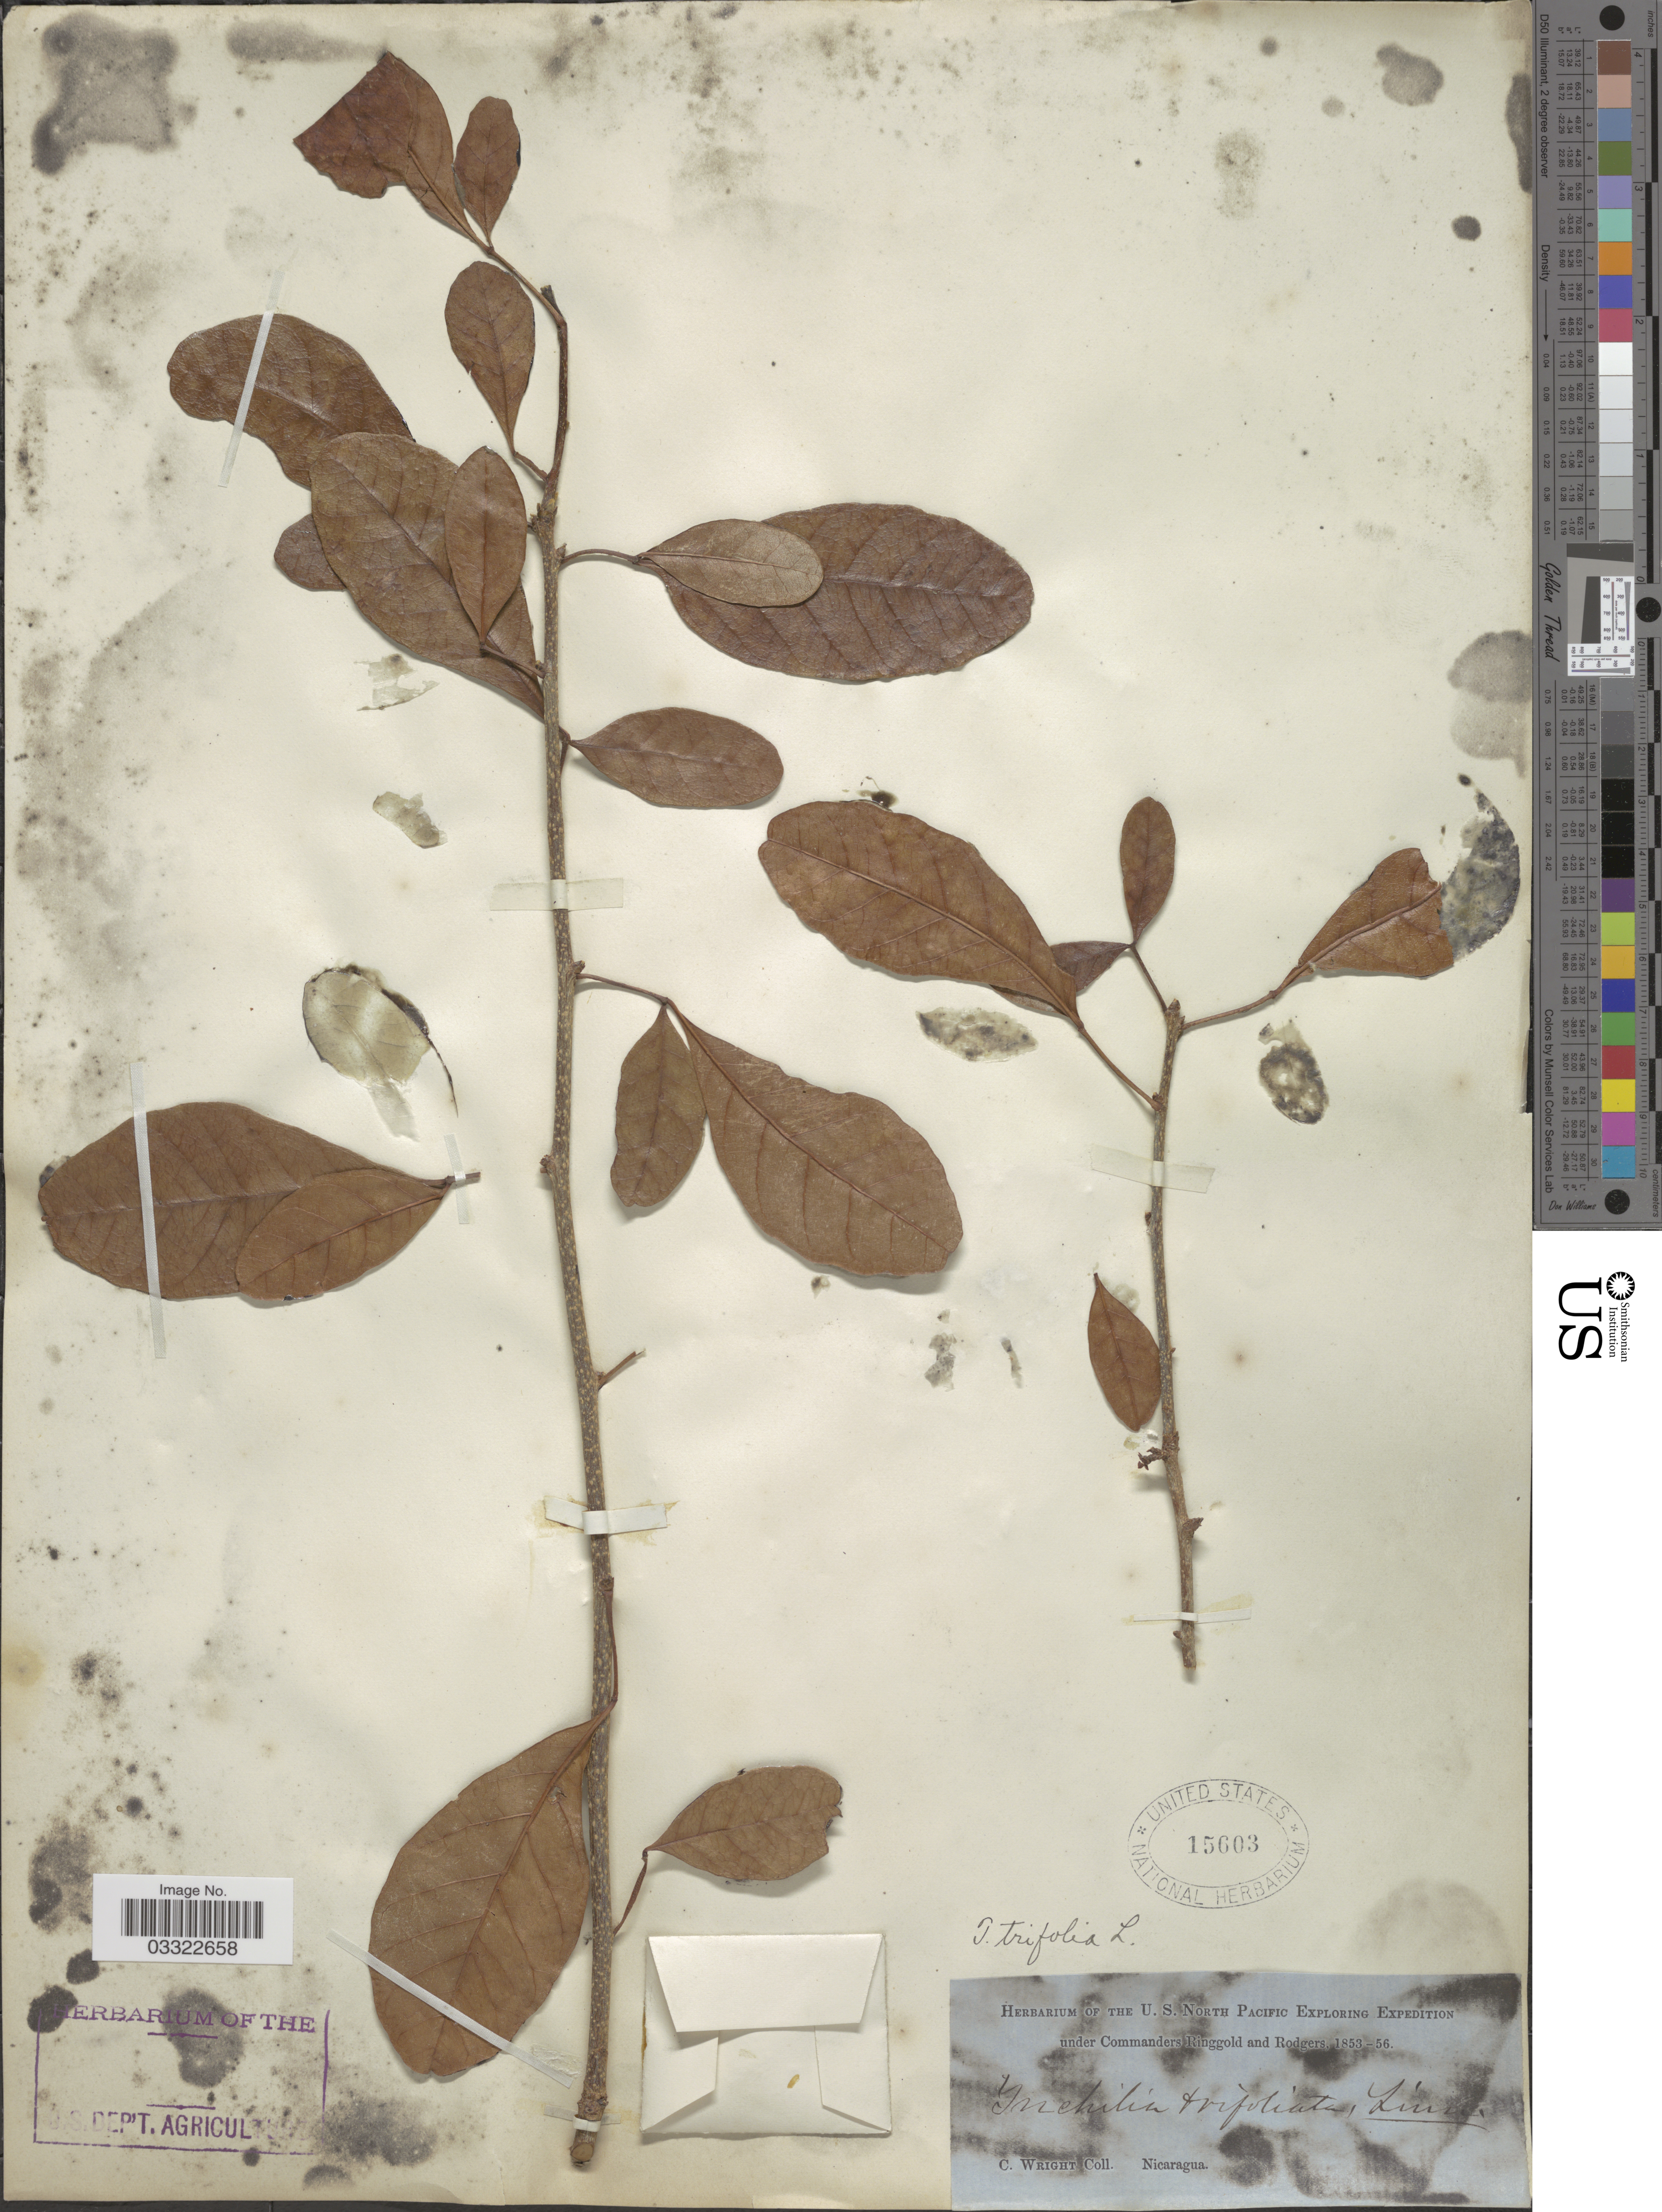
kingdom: Plantae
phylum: Tracheophyta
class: Magnoliopsida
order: Sapindales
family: Meliaceae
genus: Trichilia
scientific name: Trichilia parvifolia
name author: C. DC.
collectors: C. Wright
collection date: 1853/1856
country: Nicaragua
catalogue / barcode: US 15603